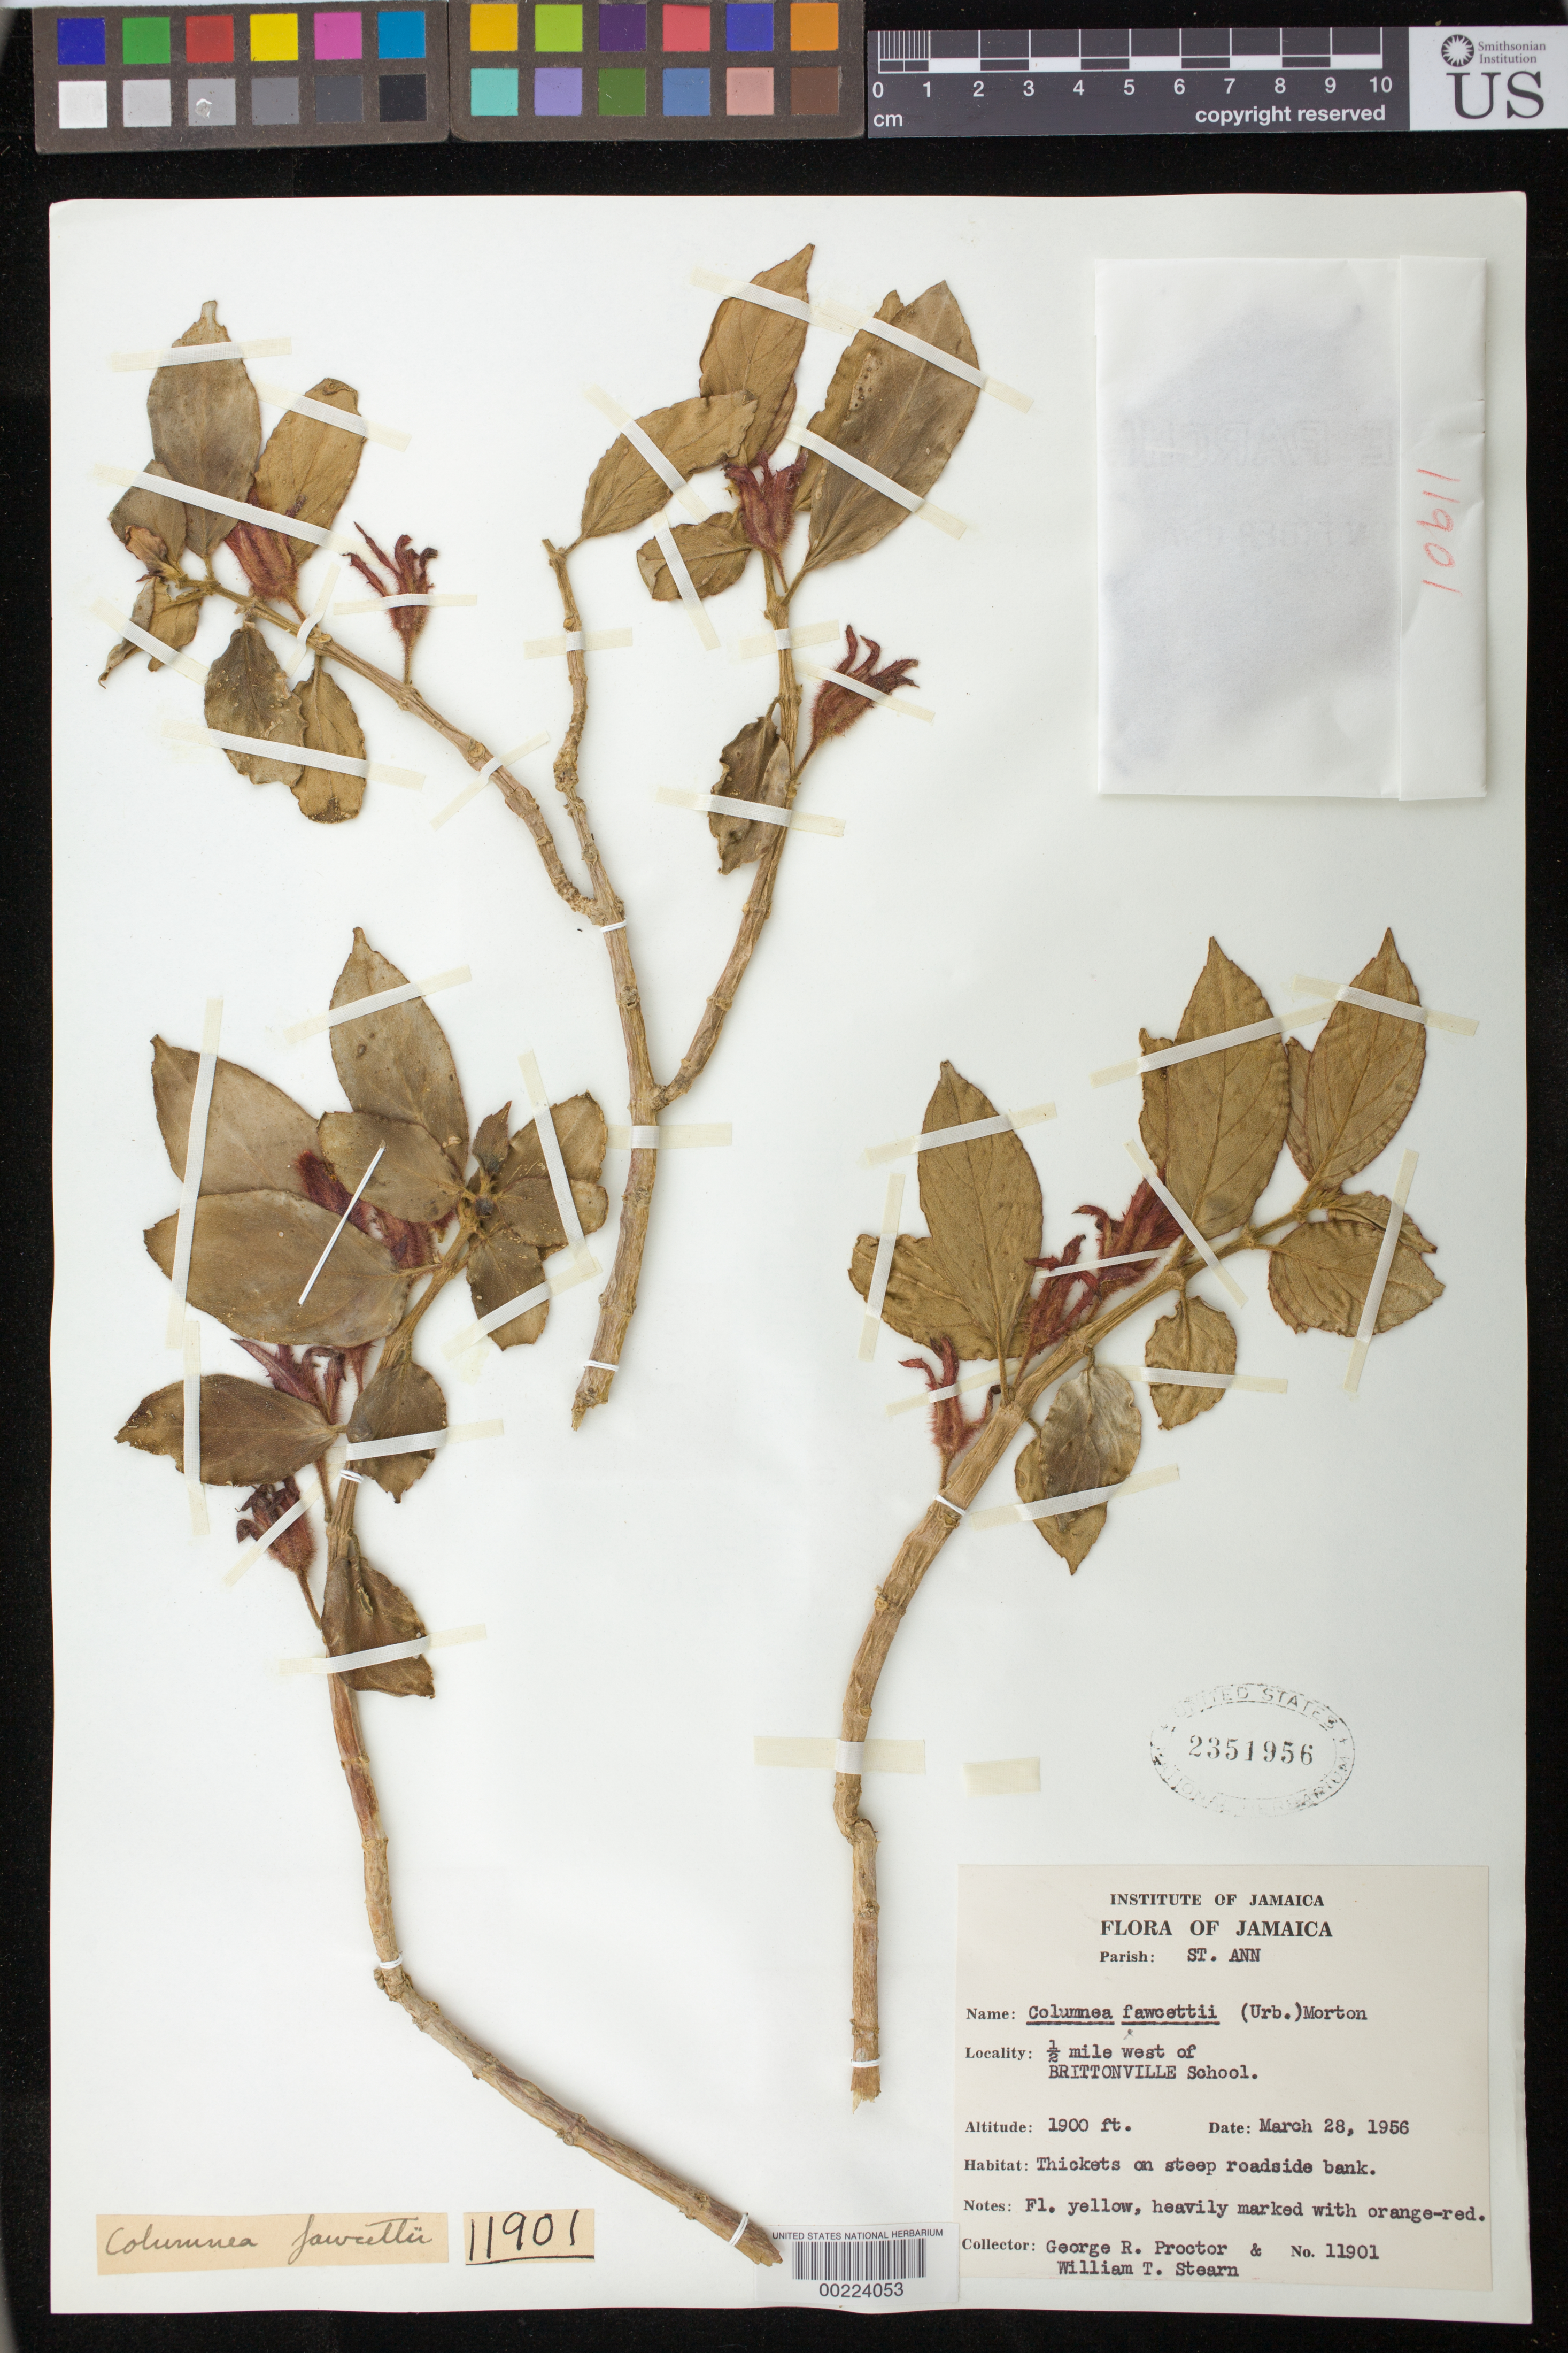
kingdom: Plantae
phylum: Tracheophyta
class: Magnoliopsida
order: Lamiales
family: Gesneriaceae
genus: Columnea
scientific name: Columnea fawcettii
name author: (Urb.) C.V. Morton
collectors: G. R. Proctor & W. T. Stearn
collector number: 11901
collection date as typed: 28 Mar 1956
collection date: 1956-03-28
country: Jamaica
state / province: Saint Ann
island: Jamaica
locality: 1/2 mi W of Brittonville school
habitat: Thickets on steep roadside bank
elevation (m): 579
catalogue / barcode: US 2351956